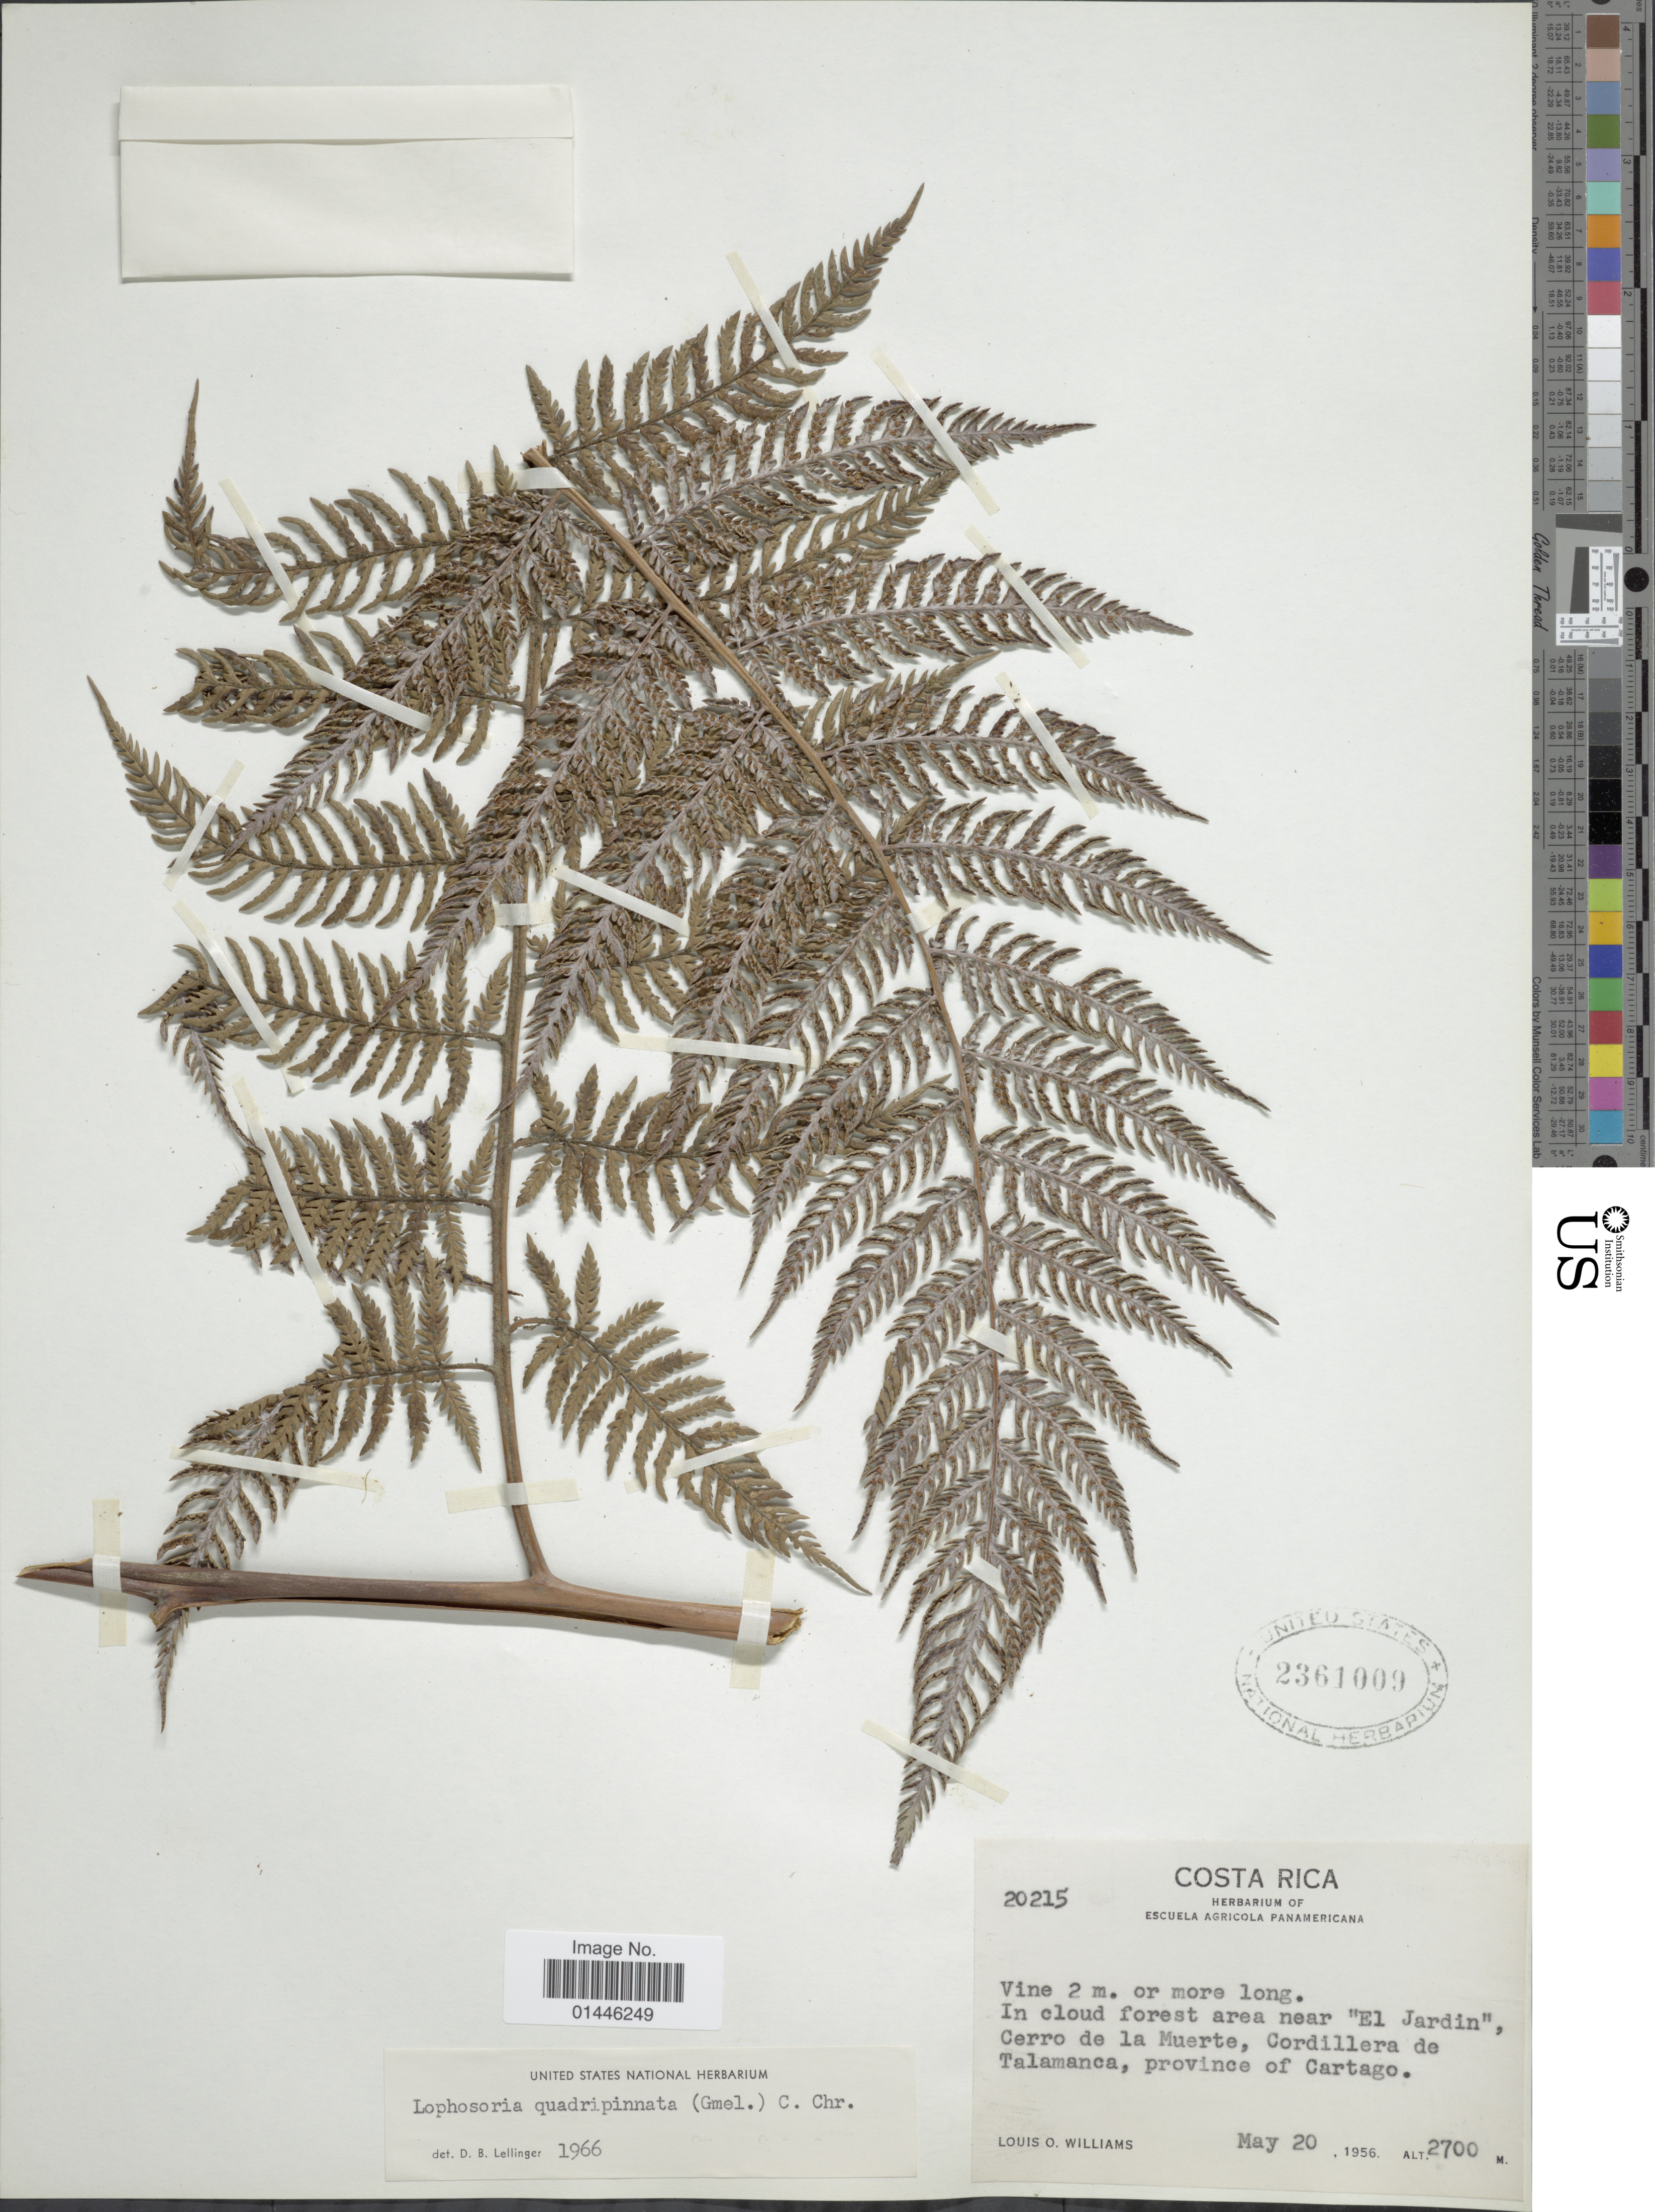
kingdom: Plantae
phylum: Tracheophyta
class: Polypodiopsida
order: Cyatheales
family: Dicksoniaceae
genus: Lophosoria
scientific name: Lophosoria quadripinnata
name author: (J.F. Gmel.) C. Chr.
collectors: L. O. Williams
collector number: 20215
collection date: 1956-05-20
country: Costa Rica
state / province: Cartago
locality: Near "El Jardin", Cerro de la Muerte, Cordillera de Talamanca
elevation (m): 2700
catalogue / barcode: US 2361009